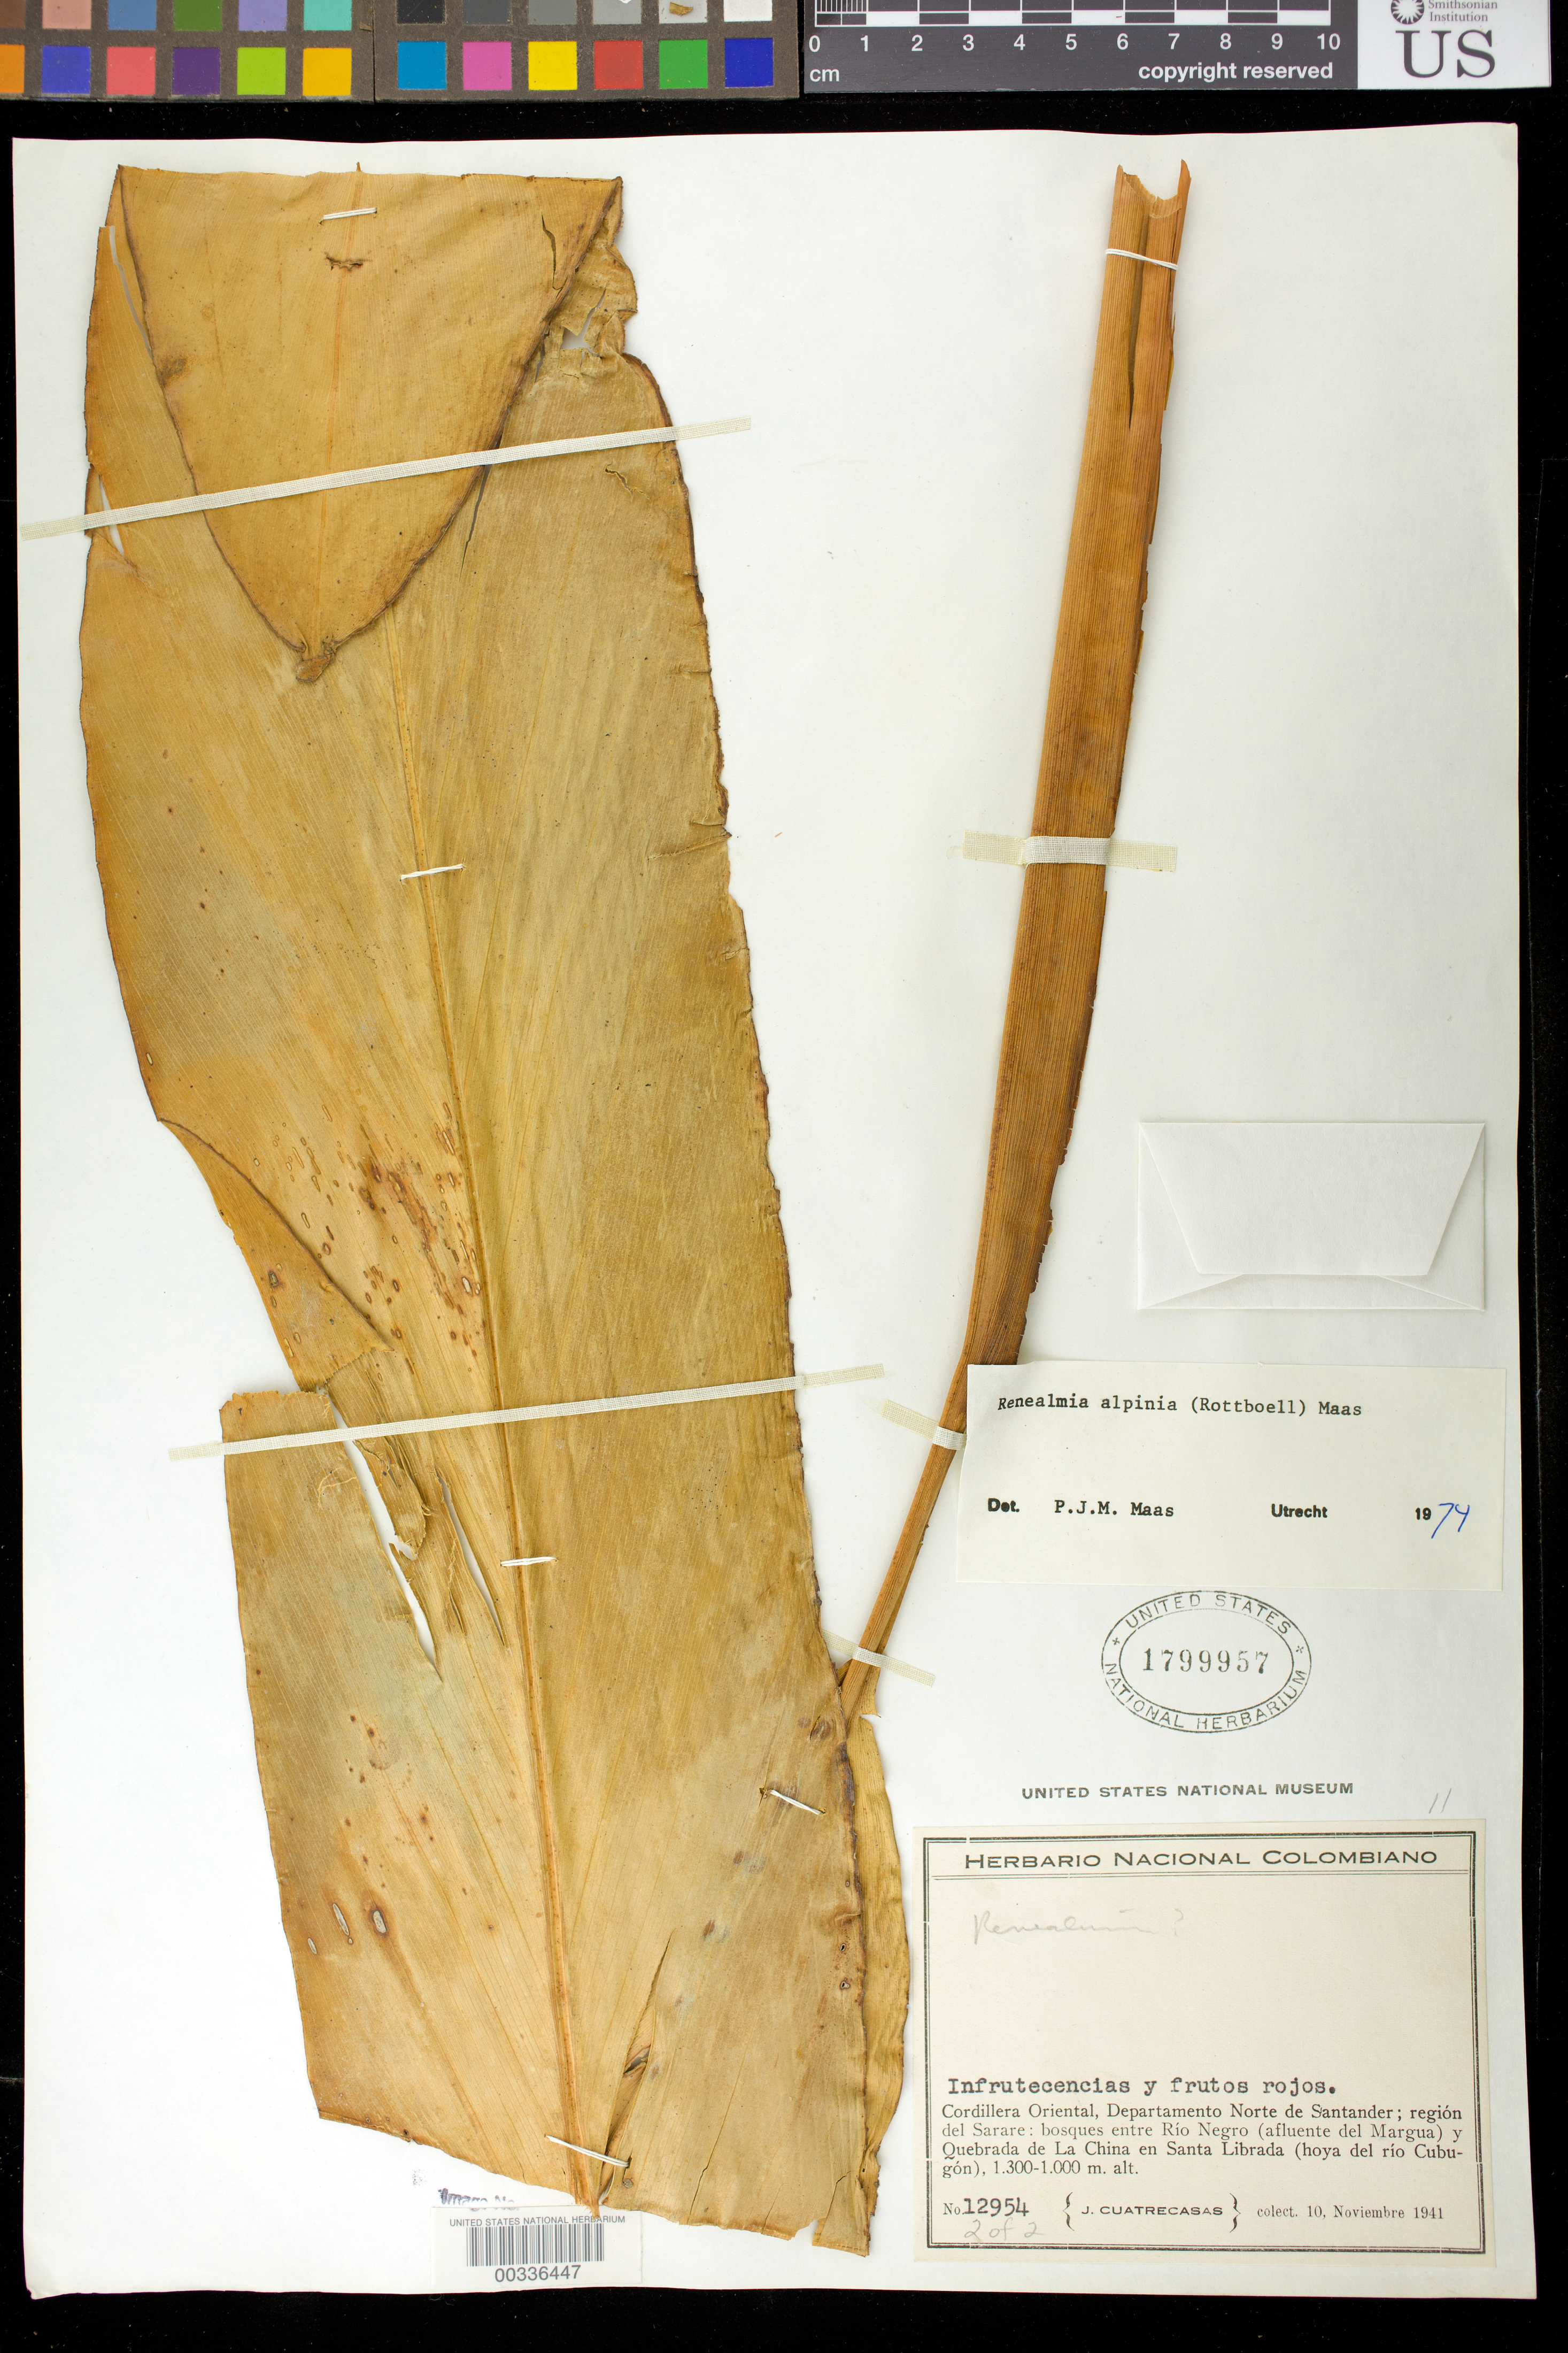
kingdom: Plantae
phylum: Tracheophyta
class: Liliopsida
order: Zingiberales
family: Zingiberaceae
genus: Renealmia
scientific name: Renealmia alpinia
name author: (Rottb.) Maas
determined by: Maas, Paul J. M.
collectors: J. Cuatrecasas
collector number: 12954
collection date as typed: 10 Nov 1941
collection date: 1941-11-10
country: Colombia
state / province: Norte de Santander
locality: Cordillera Oriental, region del Sarare, Bosques entre Rio Negro y Quebrada de la China en Santa Librada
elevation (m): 1000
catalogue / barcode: US 1799957